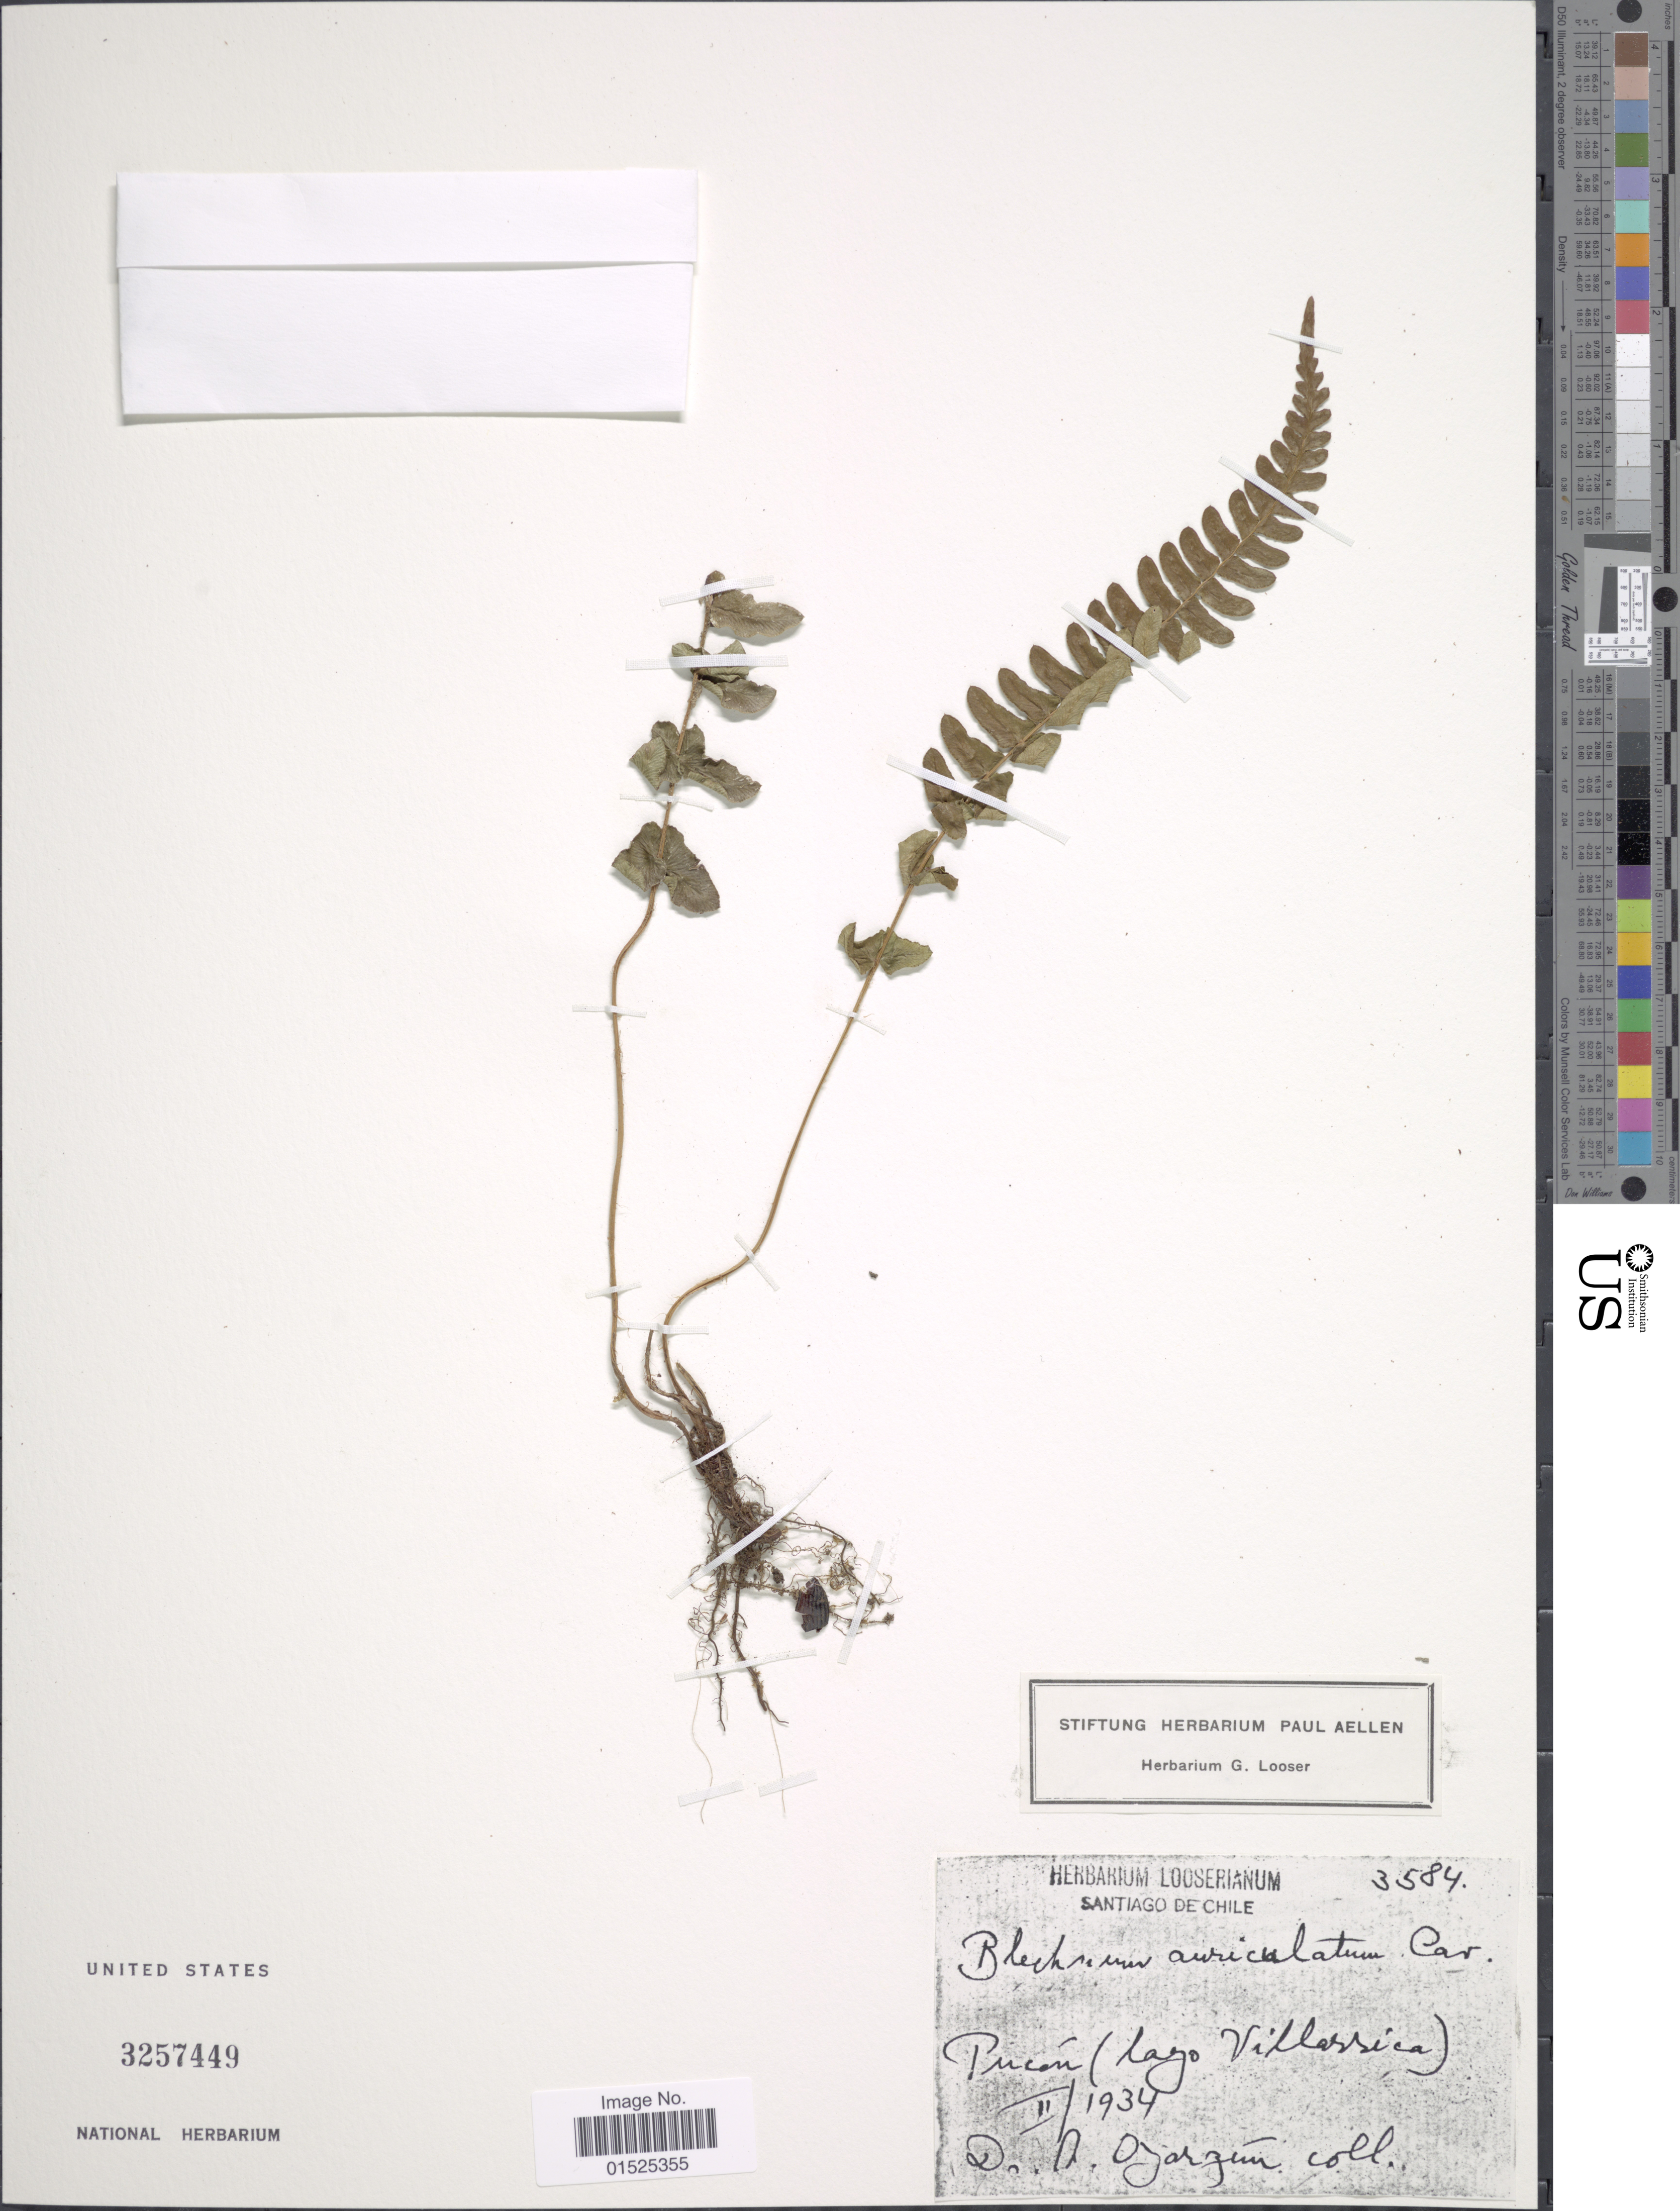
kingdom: Plantae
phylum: Tracheophyta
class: Polypodiopsida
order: Polypodiales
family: Blechnaceae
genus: Blechnum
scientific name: Blechnum australe subsp. auriculatum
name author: (Cav.) de la Sota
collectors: -. Oyarzun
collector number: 3584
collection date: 1934-02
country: Chile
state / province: Araucanía (IX)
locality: Pucán (Lago Villarrica)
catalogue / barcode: US 3257449